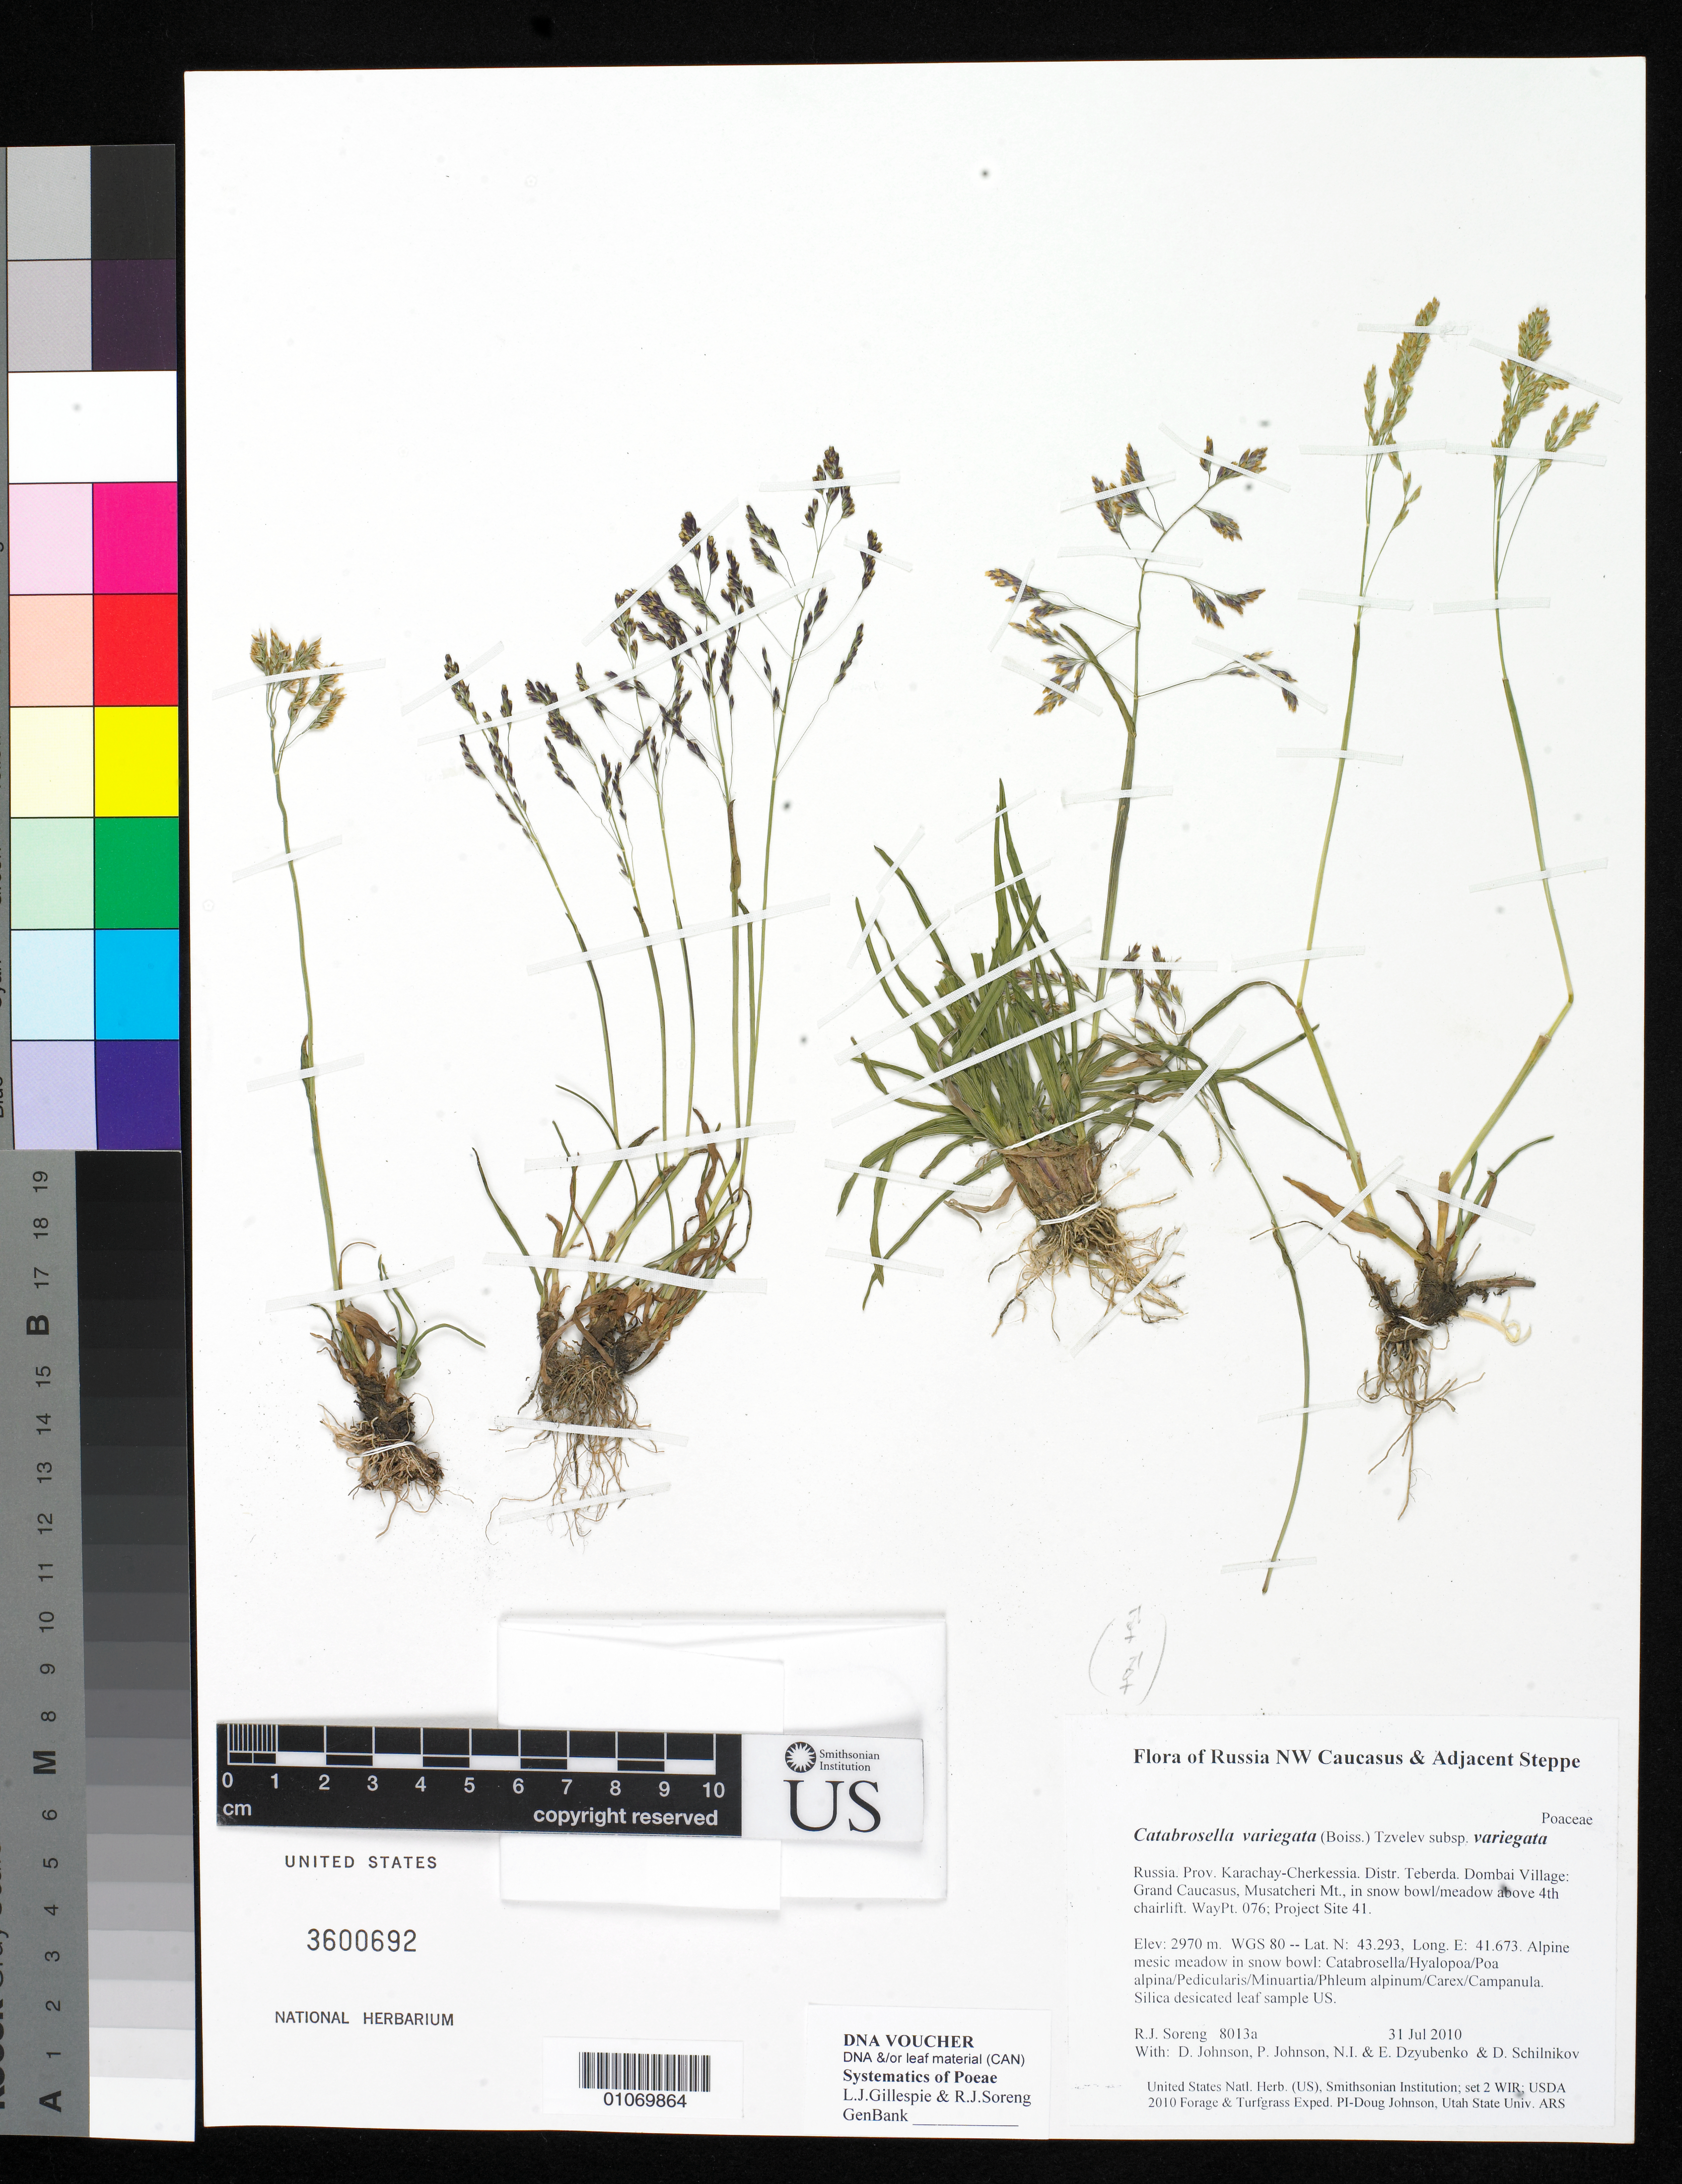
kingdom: Plantae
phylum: Tracheophyta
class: Liliopsida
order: Poales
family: Poaceae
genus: Catabrosella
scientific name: Catabrosella variegata var. variegata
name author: (Boiss.) Tzvelev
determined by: Soreng, Robert J., Research Associate (BOT), Smithsonian Institution - National Museum of Natural History (UNITED STATES)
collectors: R. J. Soreng, D. Johnson, P. Johnson, N. Dzyubenko, E. Dzyubenko & D. Schilnikov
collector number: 8013-a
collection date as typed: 31 Jul 2010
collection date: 2010-07-31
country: Russian Federation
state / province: Karachay-Cherkess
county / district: Teberda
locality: Dombai Village: Grand Caucasus, Musatcheri Mt., in snow bowl/meadow above 4th chairlift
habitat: Alpine mesic meadow in snow bowl: Catabrosella/Hyalopoa/Poa alpina/Pedicularis/Minuartia/Phleum alpinum/Carex/Campanula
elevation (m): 2970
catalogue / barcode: US 3600692